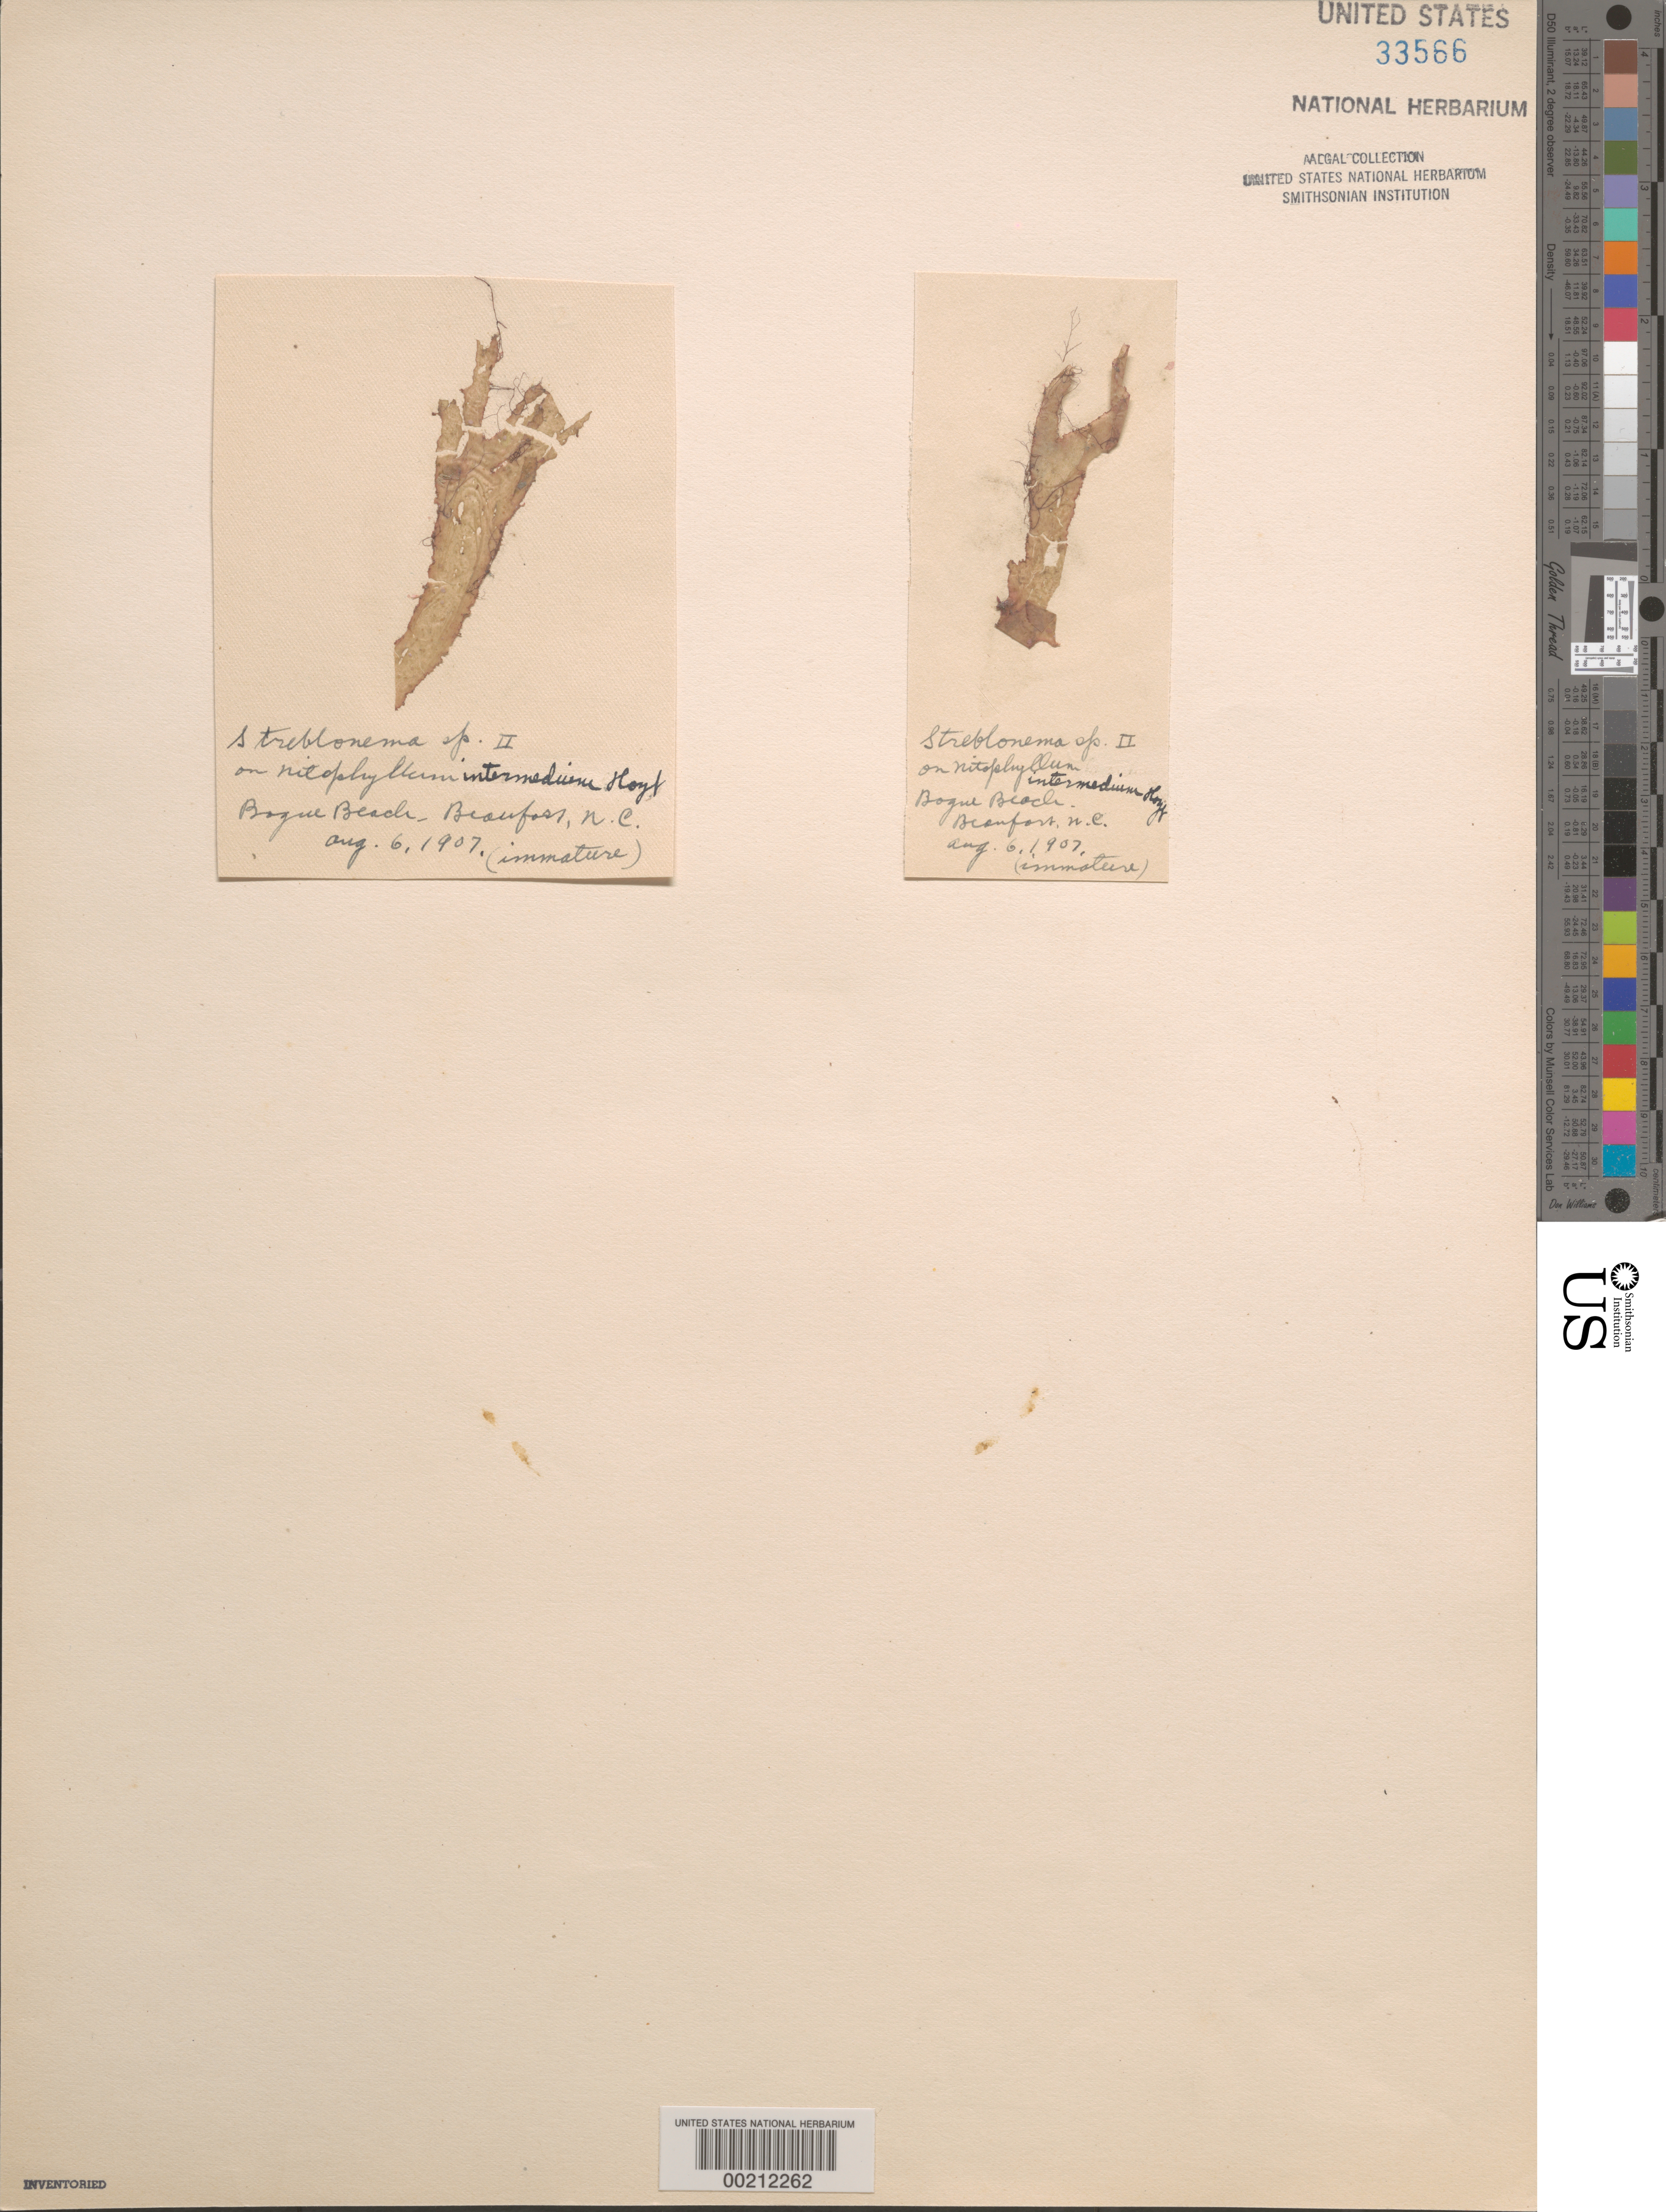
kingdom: Chromista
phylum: Ochrophyta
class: Phaeophyceae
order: Ectocarpales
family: Chordariaceae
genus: Streblonema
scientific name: Streblonema sp.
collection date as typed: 06 Aug 1907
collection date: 1907-08-06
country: United States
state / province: North Carolina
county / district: Carteret County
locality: Beaufort, Bogue Beach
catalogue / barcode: US 33566